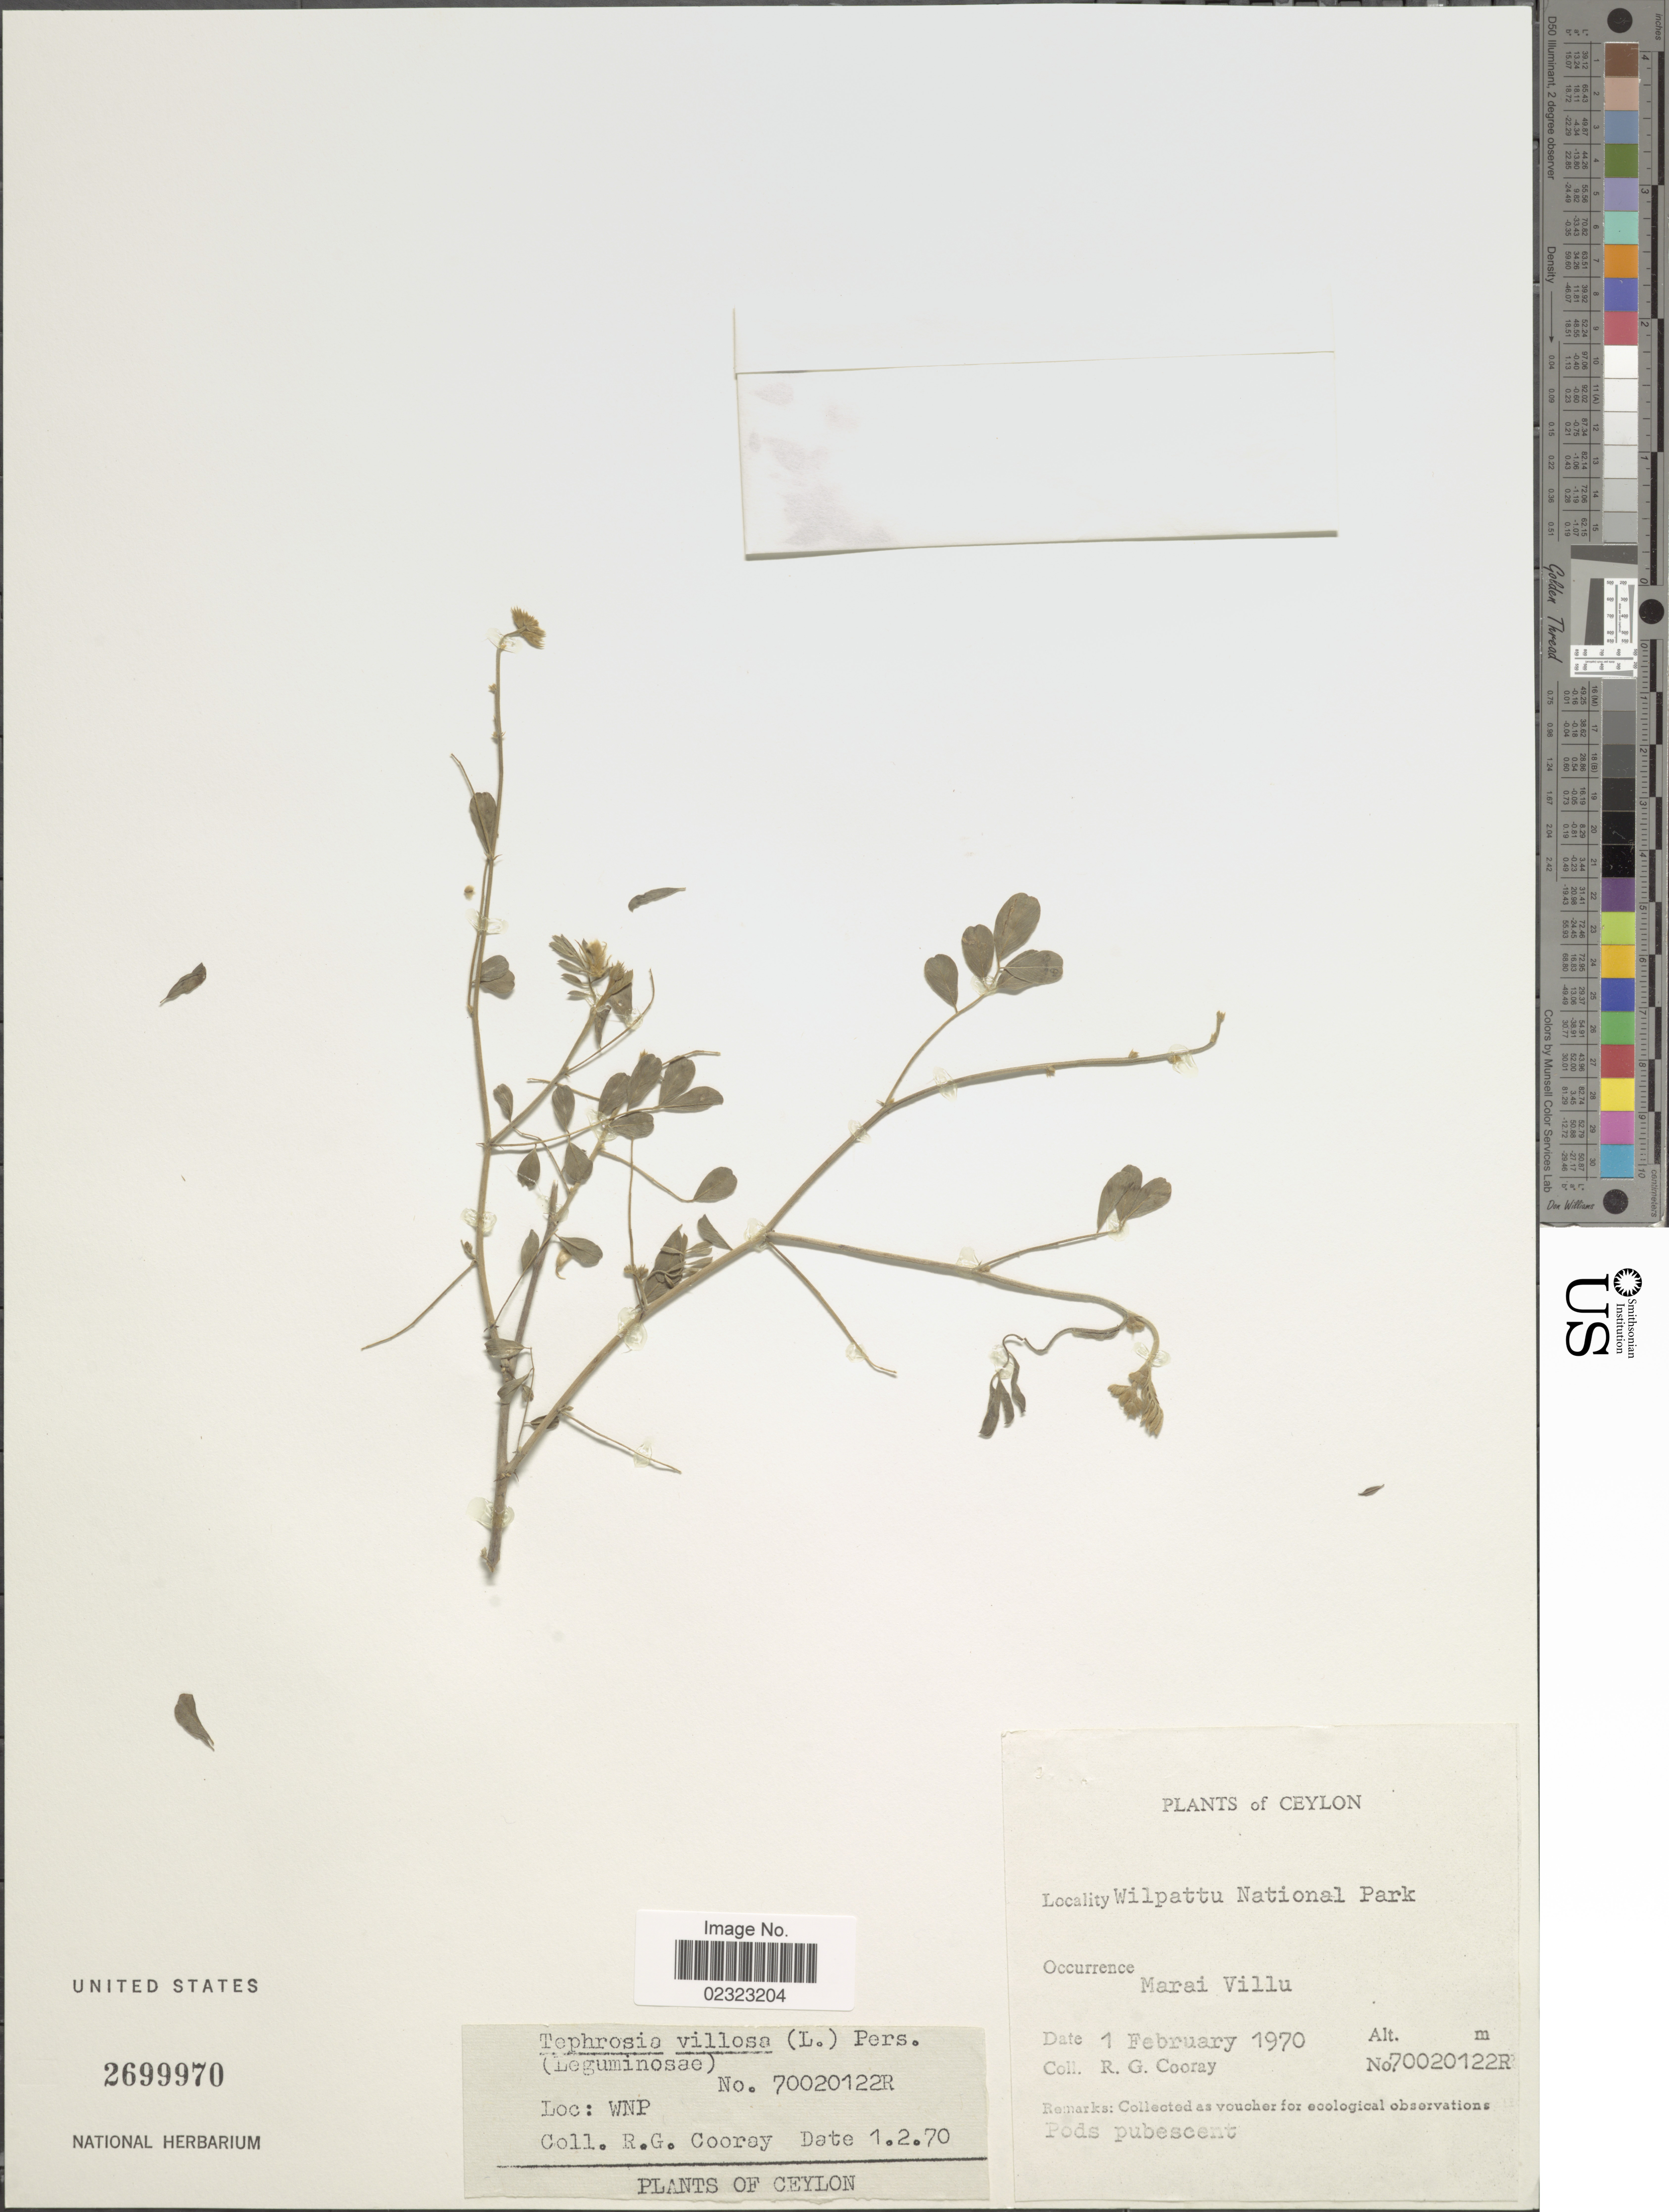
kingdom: Plantae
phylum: Tracheophyta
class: Magnoliopsida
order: Fabales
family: Fabaceae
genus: Tephrosia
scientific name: Tephrosia villosa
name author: Pers.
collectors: R. Cooray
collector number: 70020122R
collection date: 1970-02-01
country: Sri Lanka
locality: Ceylon. Wilpattu National Park. Marai Villu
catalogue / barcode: US 2699970